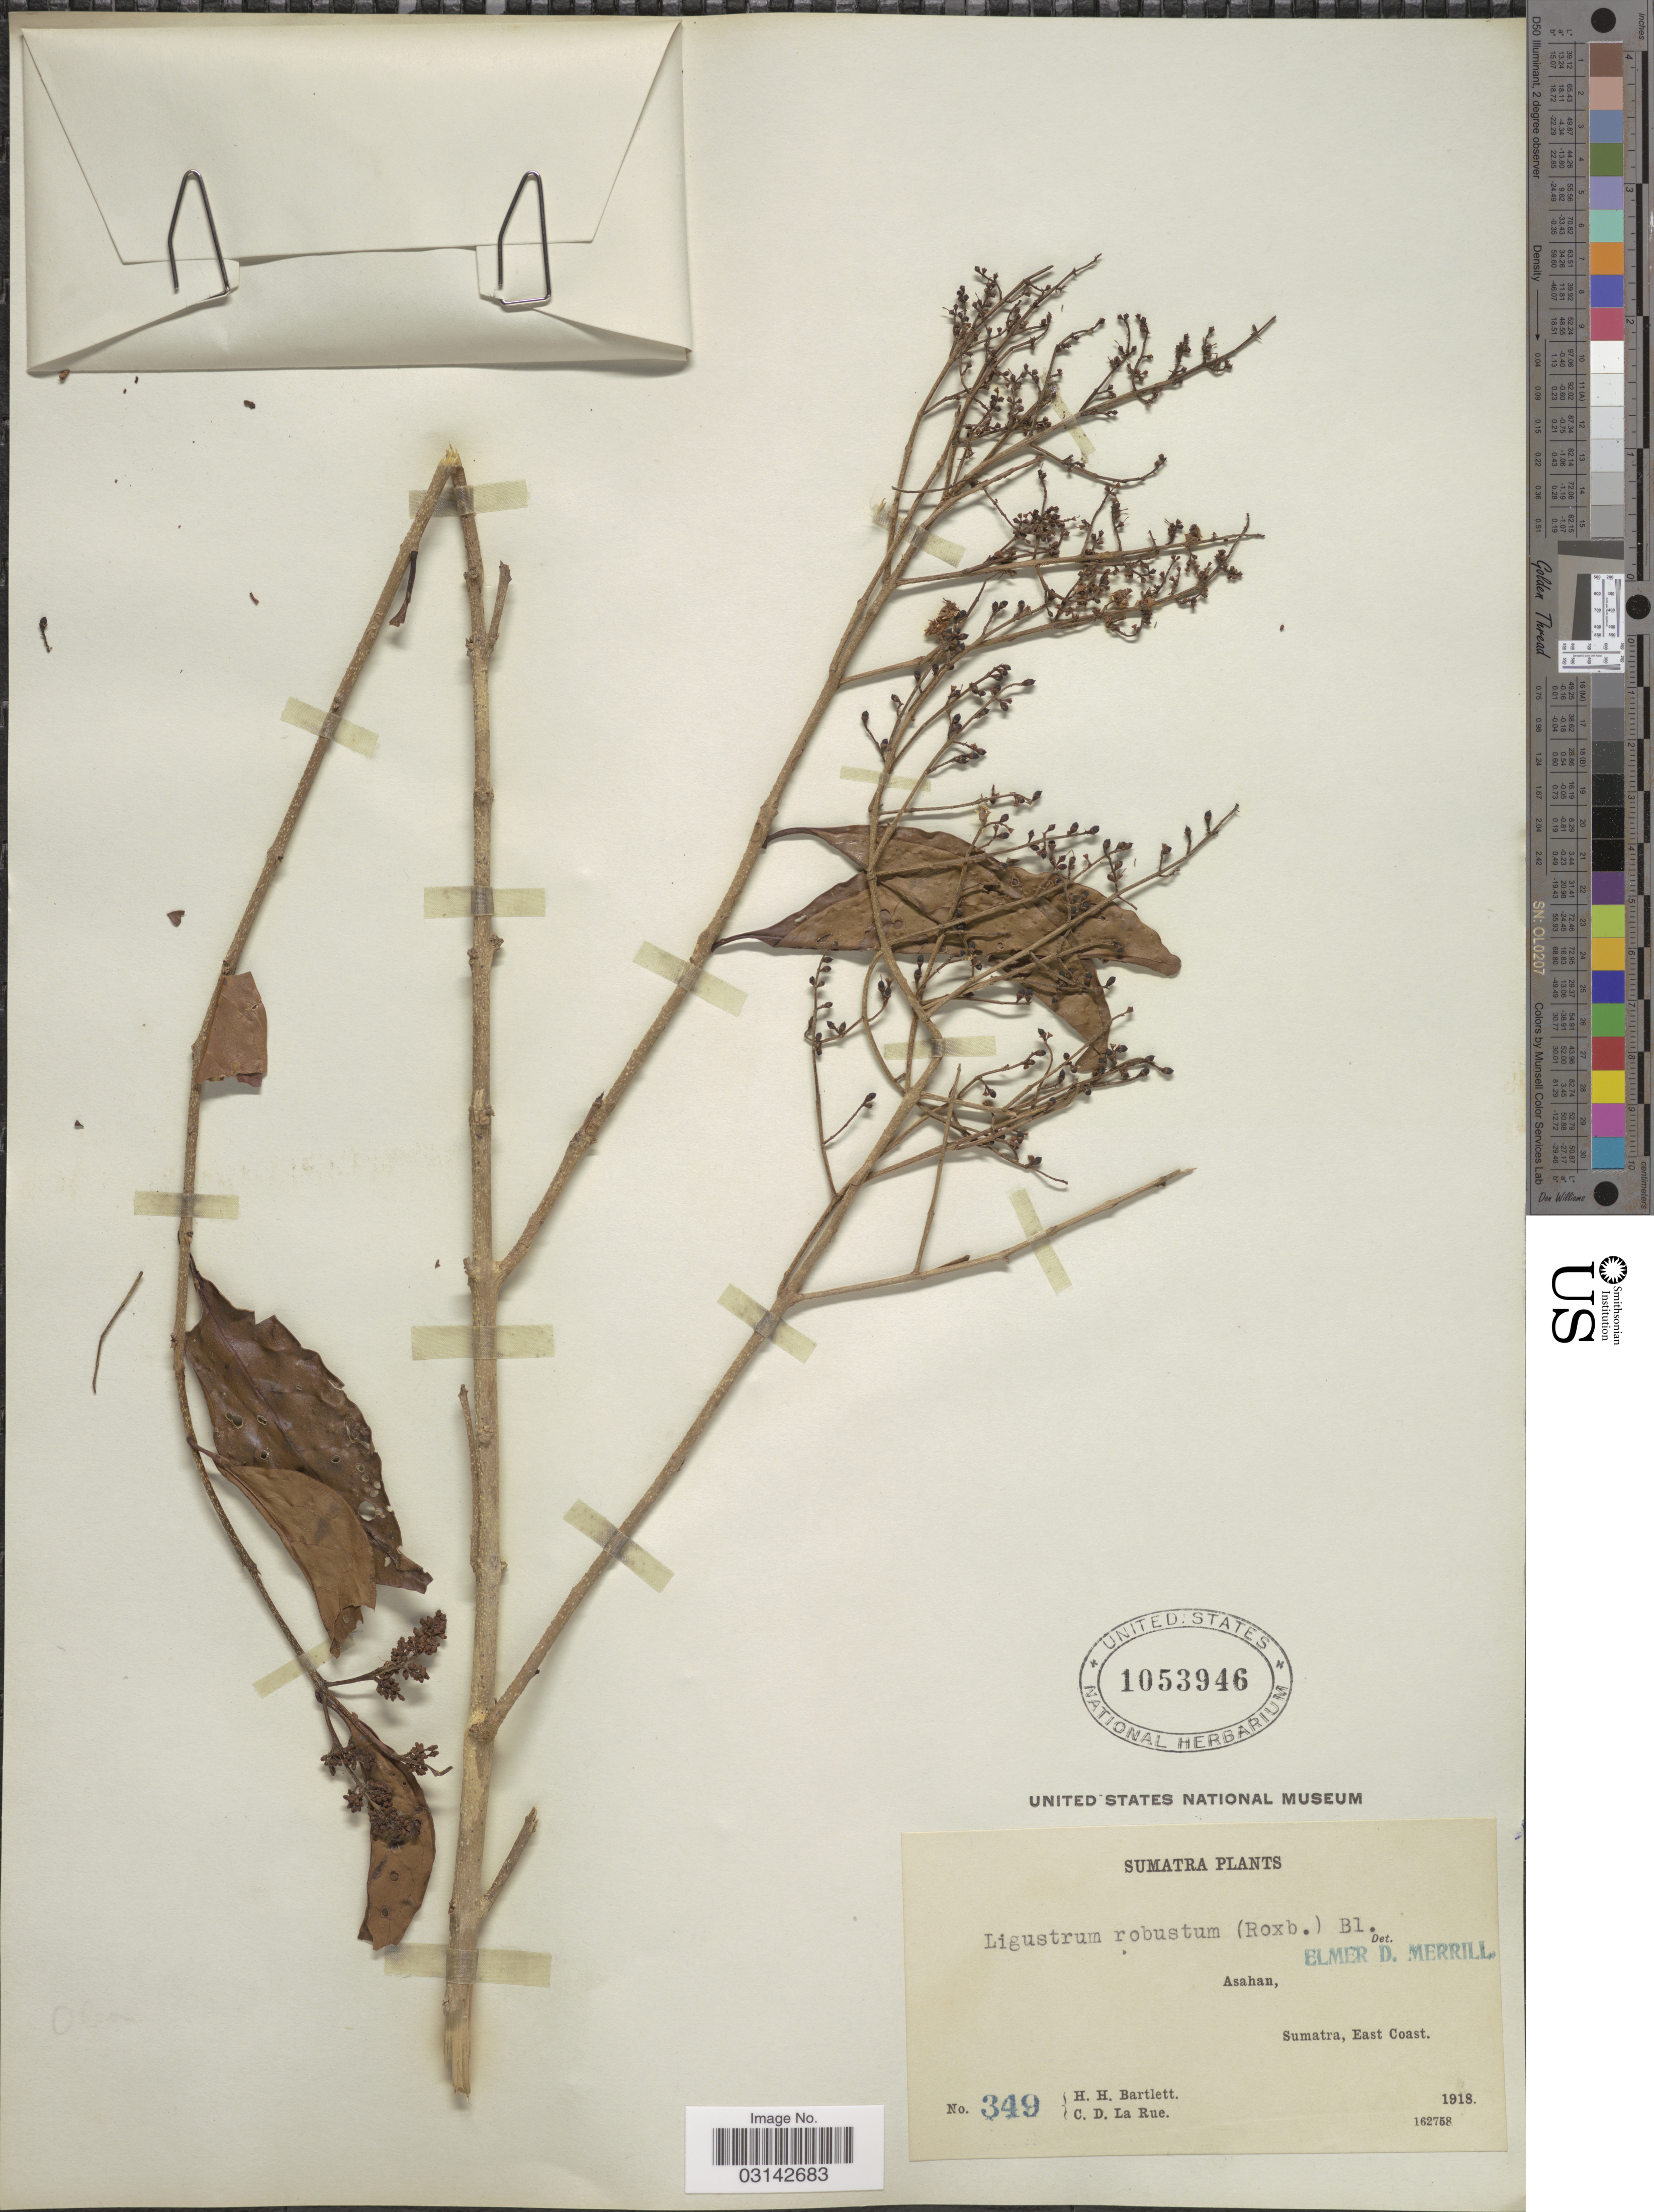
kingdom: Plantae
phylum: Tracheophyta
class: Magnoliopsida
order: Lamiales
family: Oleaceae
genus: Ligustrum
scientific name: Ligustrum glomeratum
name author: Blume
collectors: H. H. Bartlett & C. La Rue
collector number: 349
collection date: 1918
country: Indonesia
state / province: Sumatra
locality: Asahan, East Coast.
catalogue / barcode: US 1053946